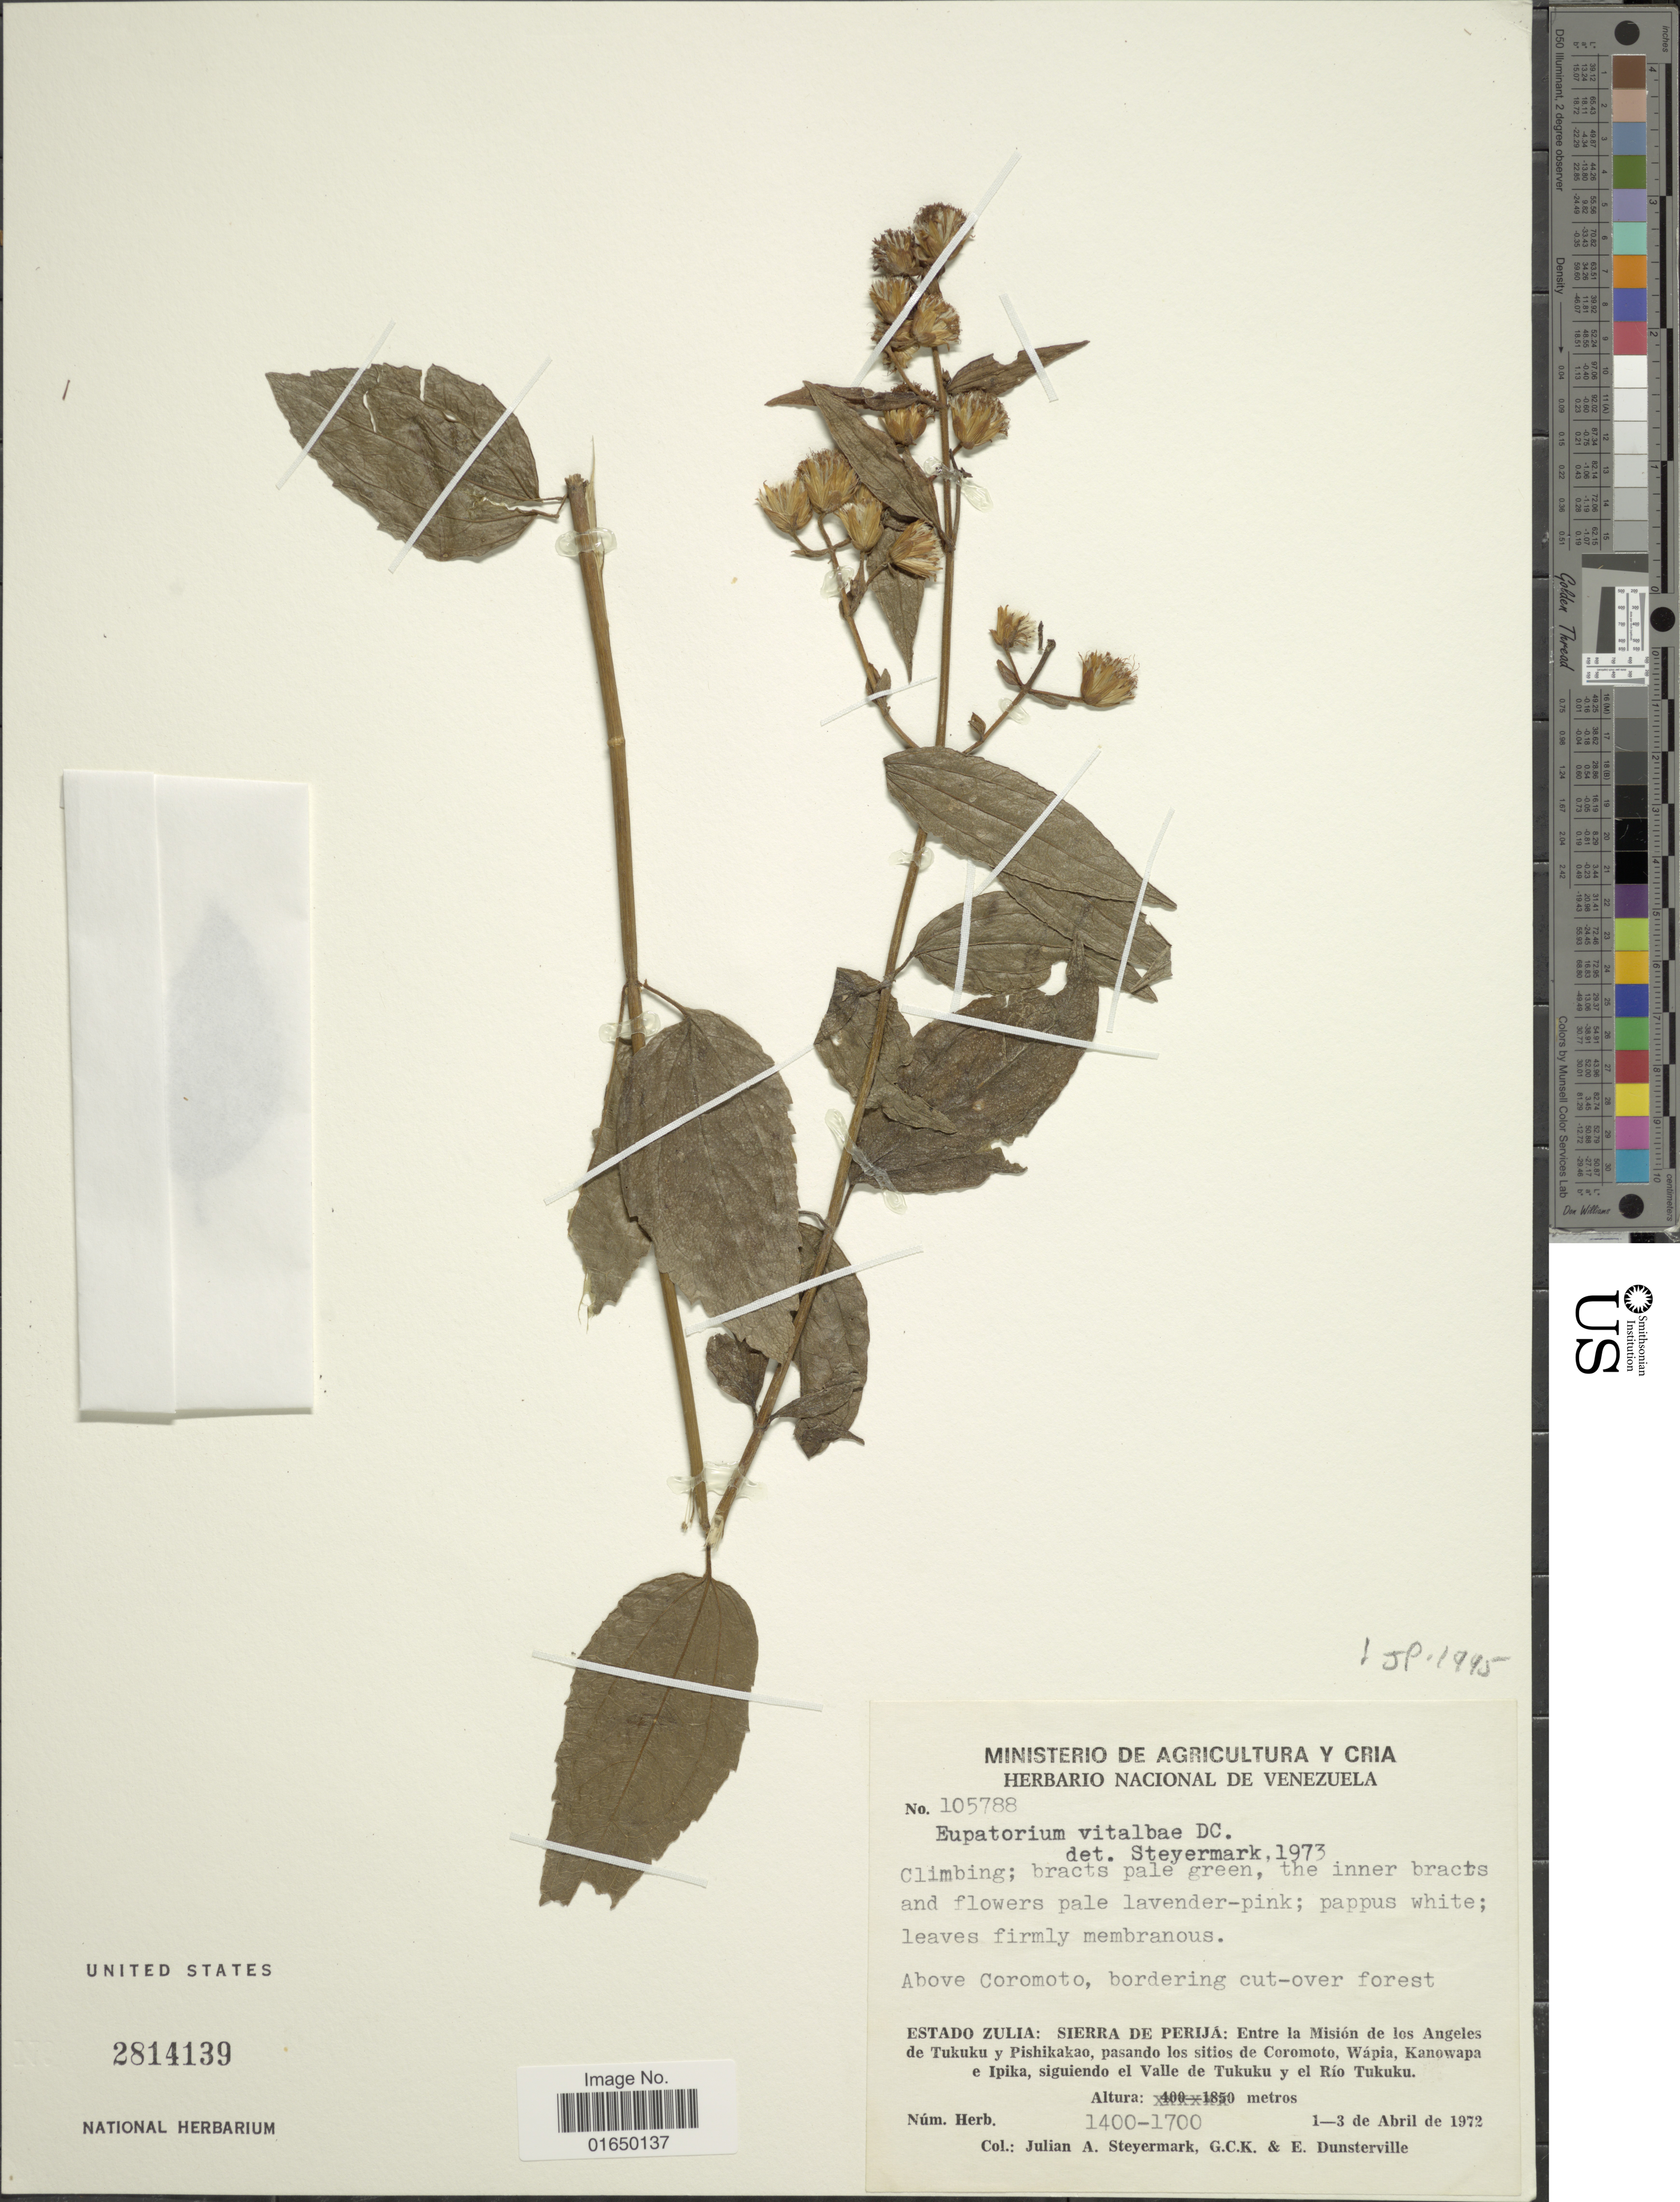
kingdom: Plantae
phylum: Tracheophyta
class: Magnoliopsida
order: Asterales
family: Asteraceae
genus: Heterocondylus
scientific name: Heterocondylus vitalbae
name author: (DC.) R.M. King & H. Rob.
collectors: J. Steyermark, G. C. K. Dunsterville & E. Dunsterville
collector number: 105788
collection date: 1972-04-01/1972-04-03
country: Venezuela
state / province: Zulia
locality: Above Coromoto, bordering cut-over forest, Sierra de Perija: Entre la Misión de los Angeles de Tukuku y Pishikakao, pasando los sitios de Coromoo, Wapia, Kanowapa e Ipika, siguiendo el Valle de Tukuku y el Río Tukukuk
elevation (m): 1400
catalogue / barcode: US 2814139